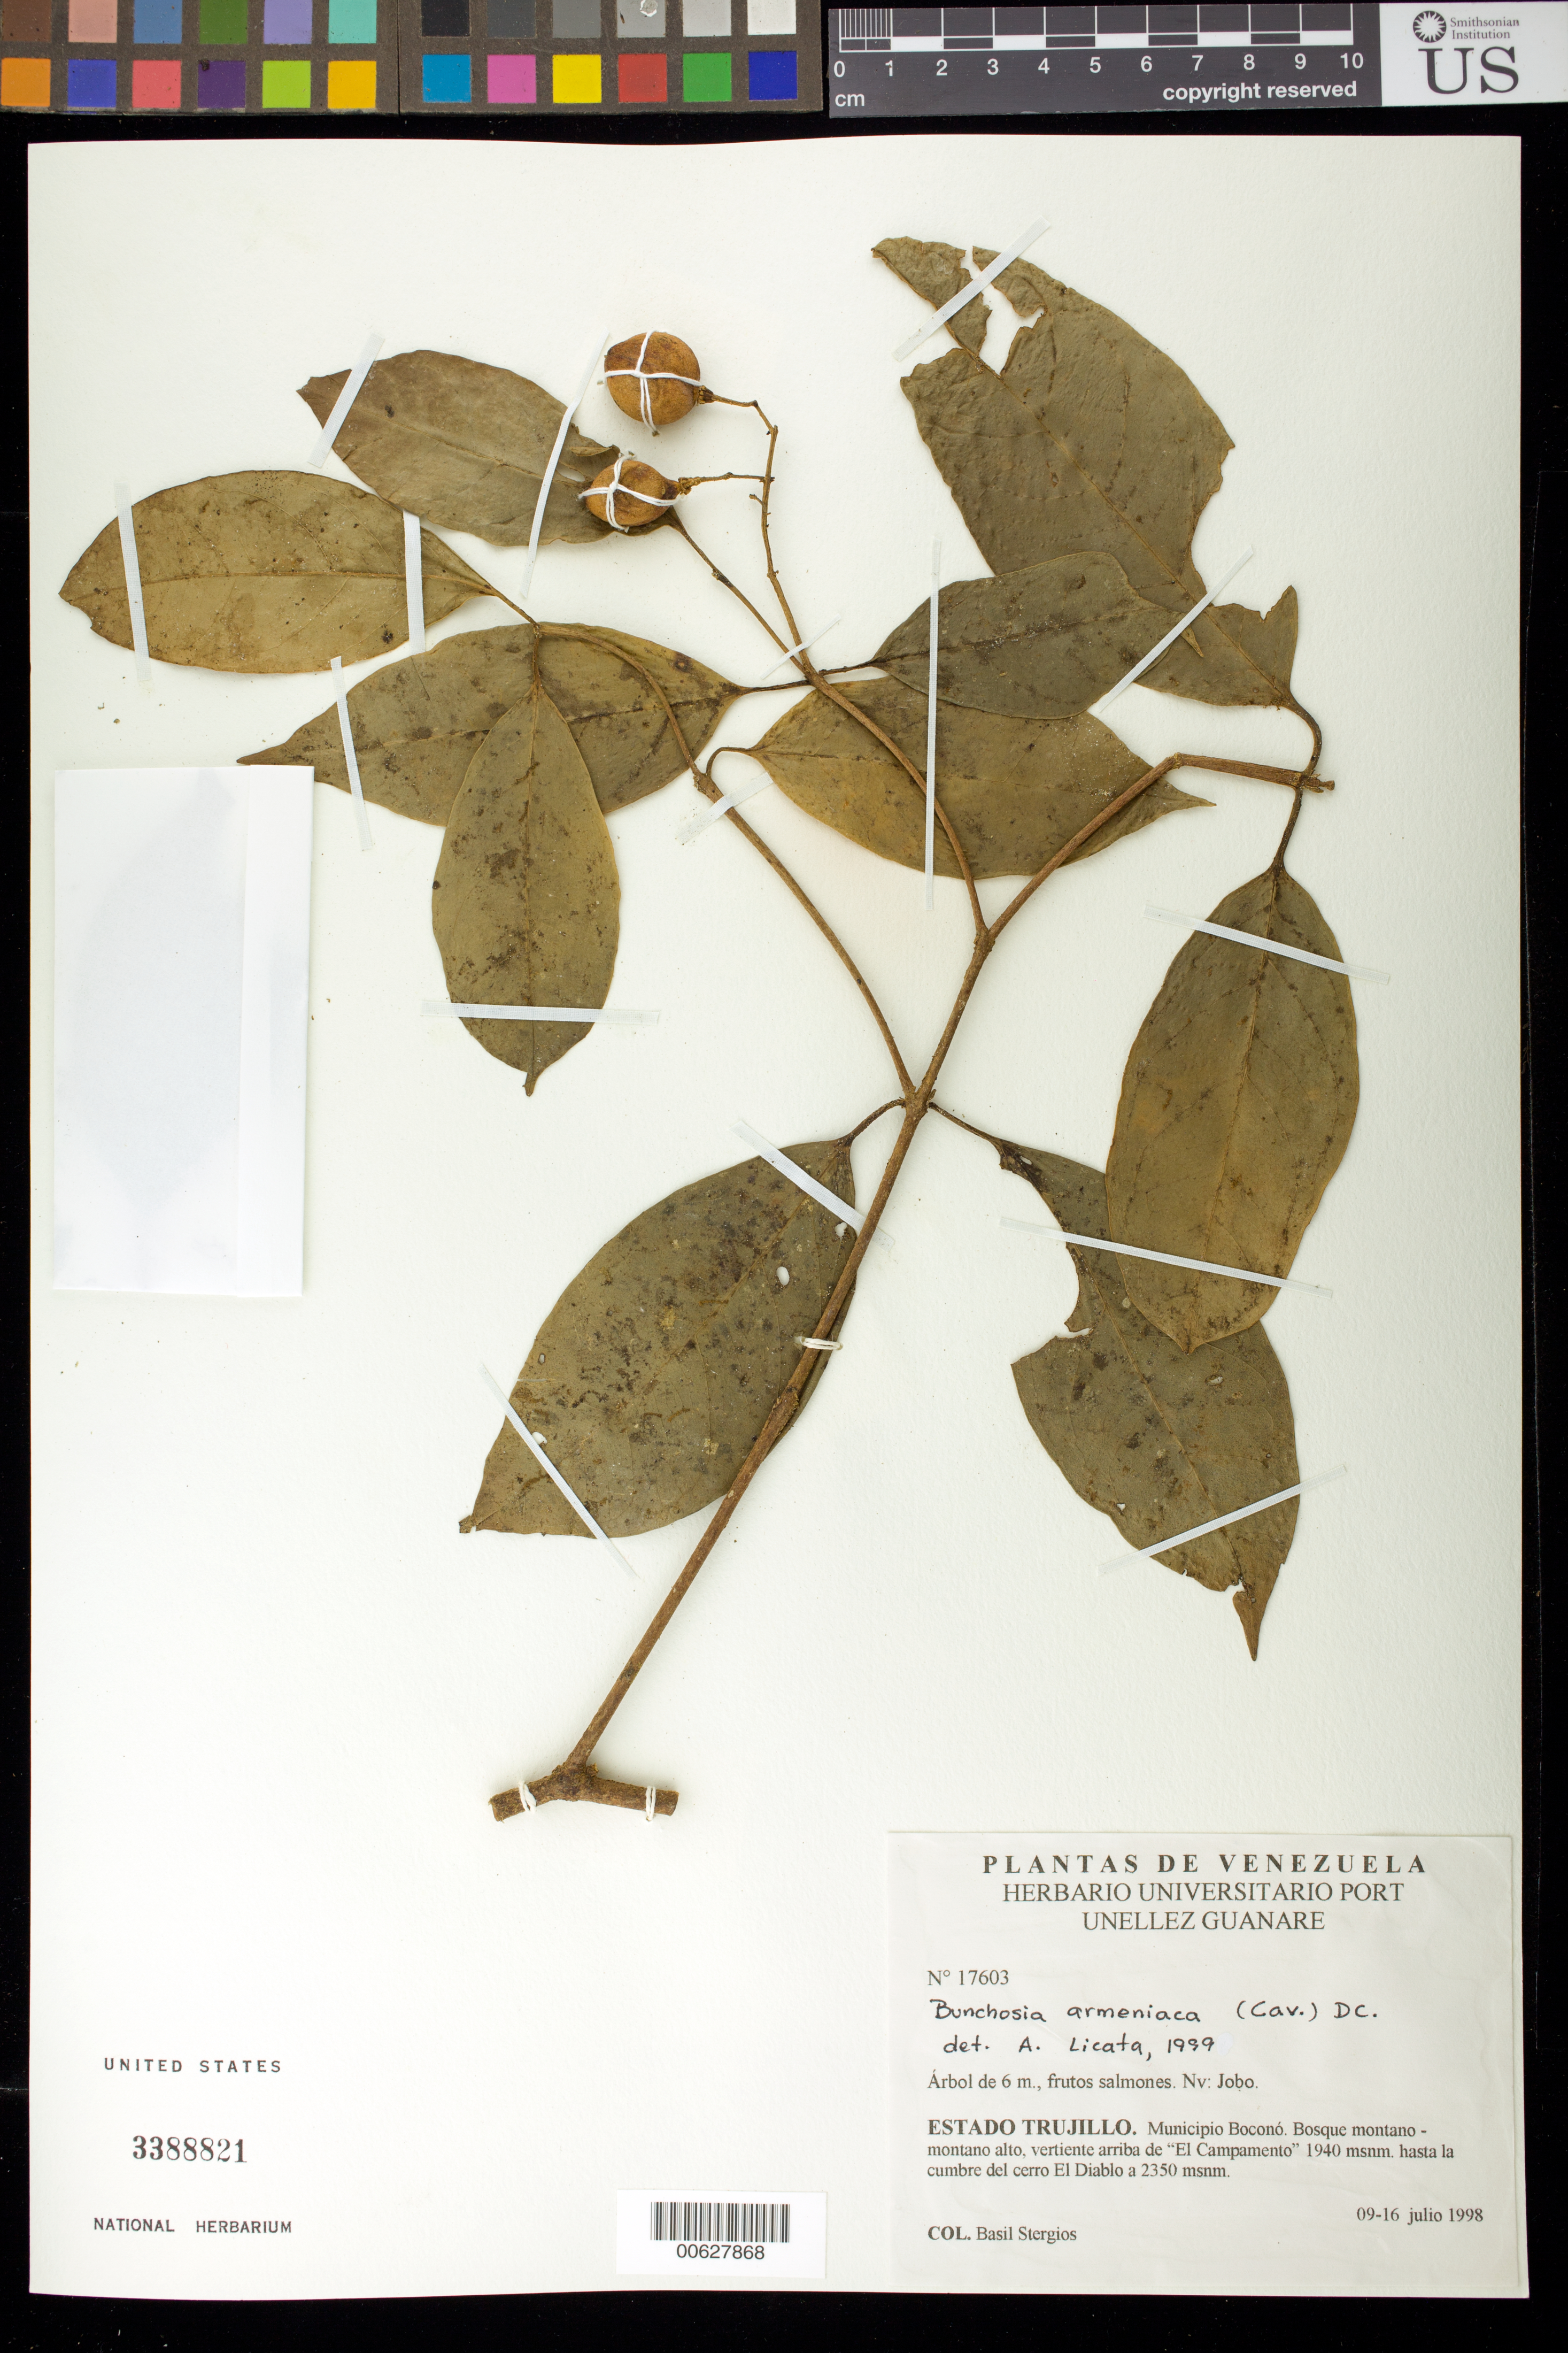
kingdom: Plantae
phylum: Tracheophyta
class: Magnoliopsida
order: Malpighiales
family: Malpighiaceae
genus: Bunchosia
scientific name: Bunchosia armeniaca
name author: (Cav.) DC.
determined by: Licata, A., (PORT), Univ. Nac. Exp. de los Llanos Ezequiel Zamora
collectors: B. G. Stergios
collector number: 17603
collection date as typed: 09 Jul 1998 to 16 Jul 1998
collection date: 1998-07-09/1998-07-16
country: Venezuela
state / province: Trujillo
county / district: Boconó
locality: Vertiente arriba de El Campamento 1940 m hasta la cumbre del cerro El Diablo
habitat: Bosque montano - montano alto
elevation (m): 1940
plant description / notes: Common name: Jobo; MICH, PORT, US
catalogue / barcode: US 3388821